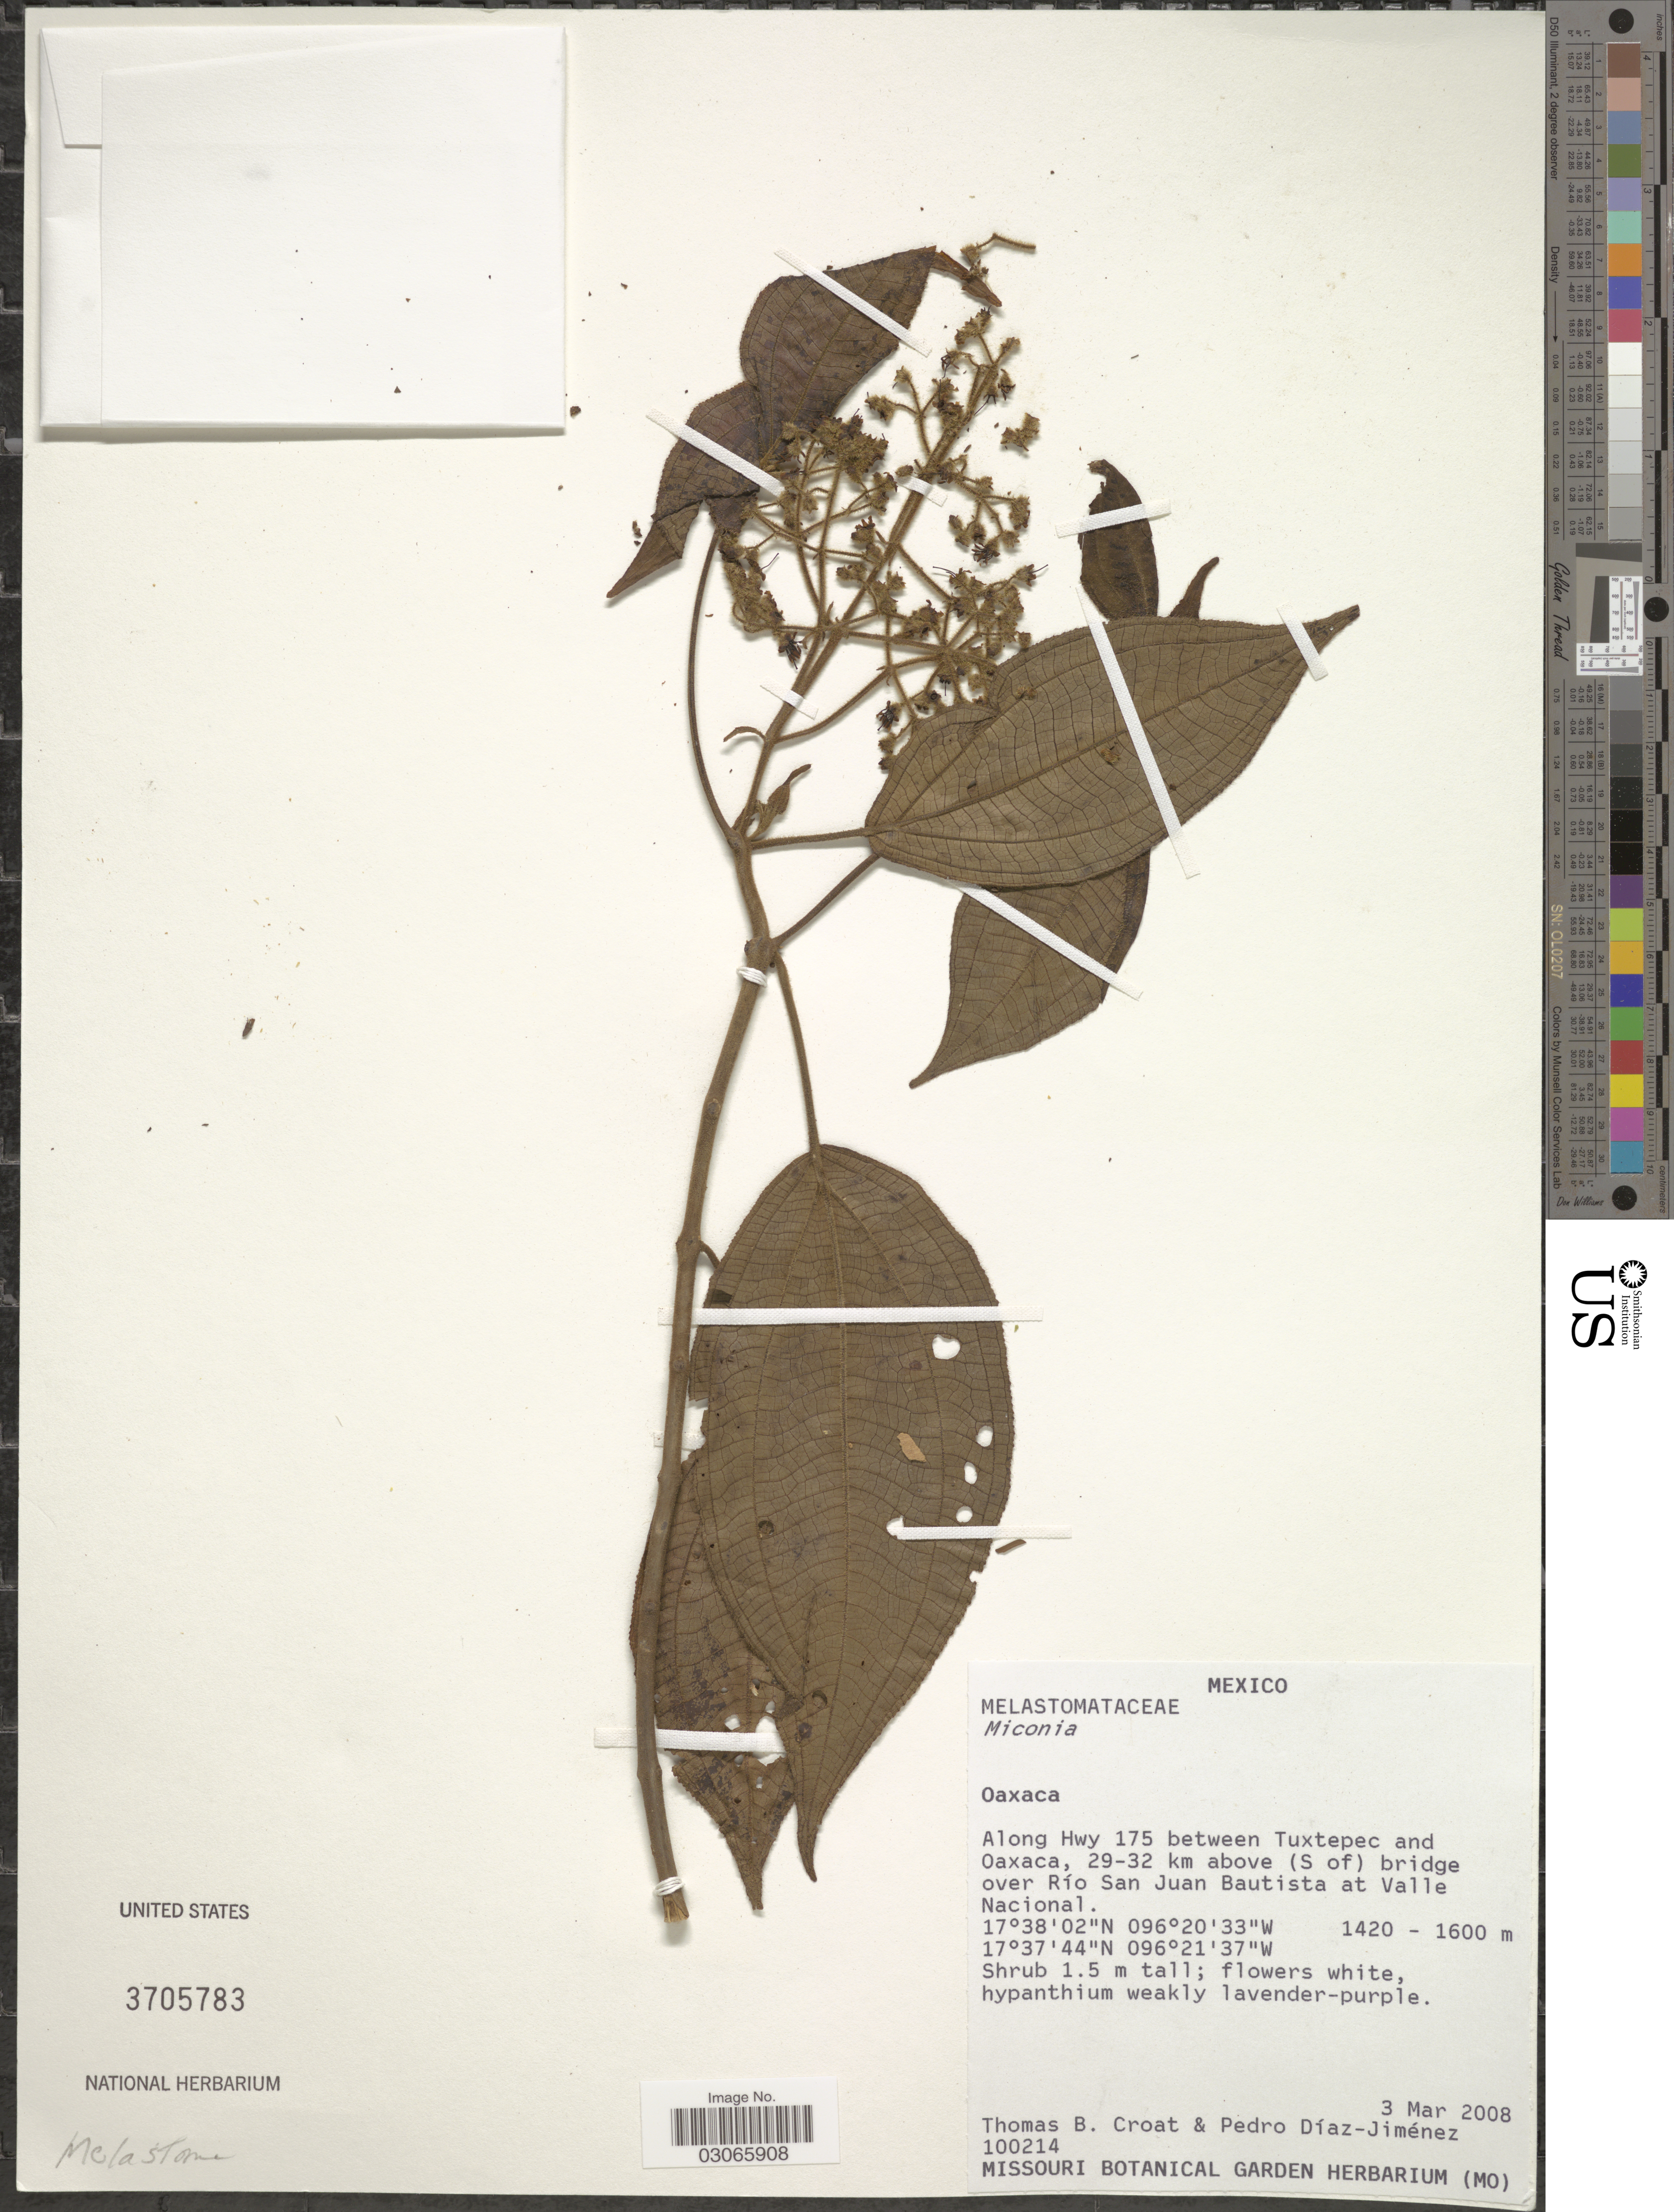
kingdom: Plantae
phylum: Tracheophyta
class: Magnoliopsida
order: Myrtales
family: Melastomataceae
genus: Miconia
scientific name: Miconia sp.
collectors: T. B. Croat & P. Díaz-Jiménez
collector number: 100214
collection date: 2008-03-03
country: Mexico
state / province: Oaxaca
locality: Along Hwy 175 between Tuxtepec and Oaxaca, 29-32 km above (S of) bridge over Río San Juan Bautista at Valle Nacional.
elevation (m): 1420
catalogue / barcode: US 3705783